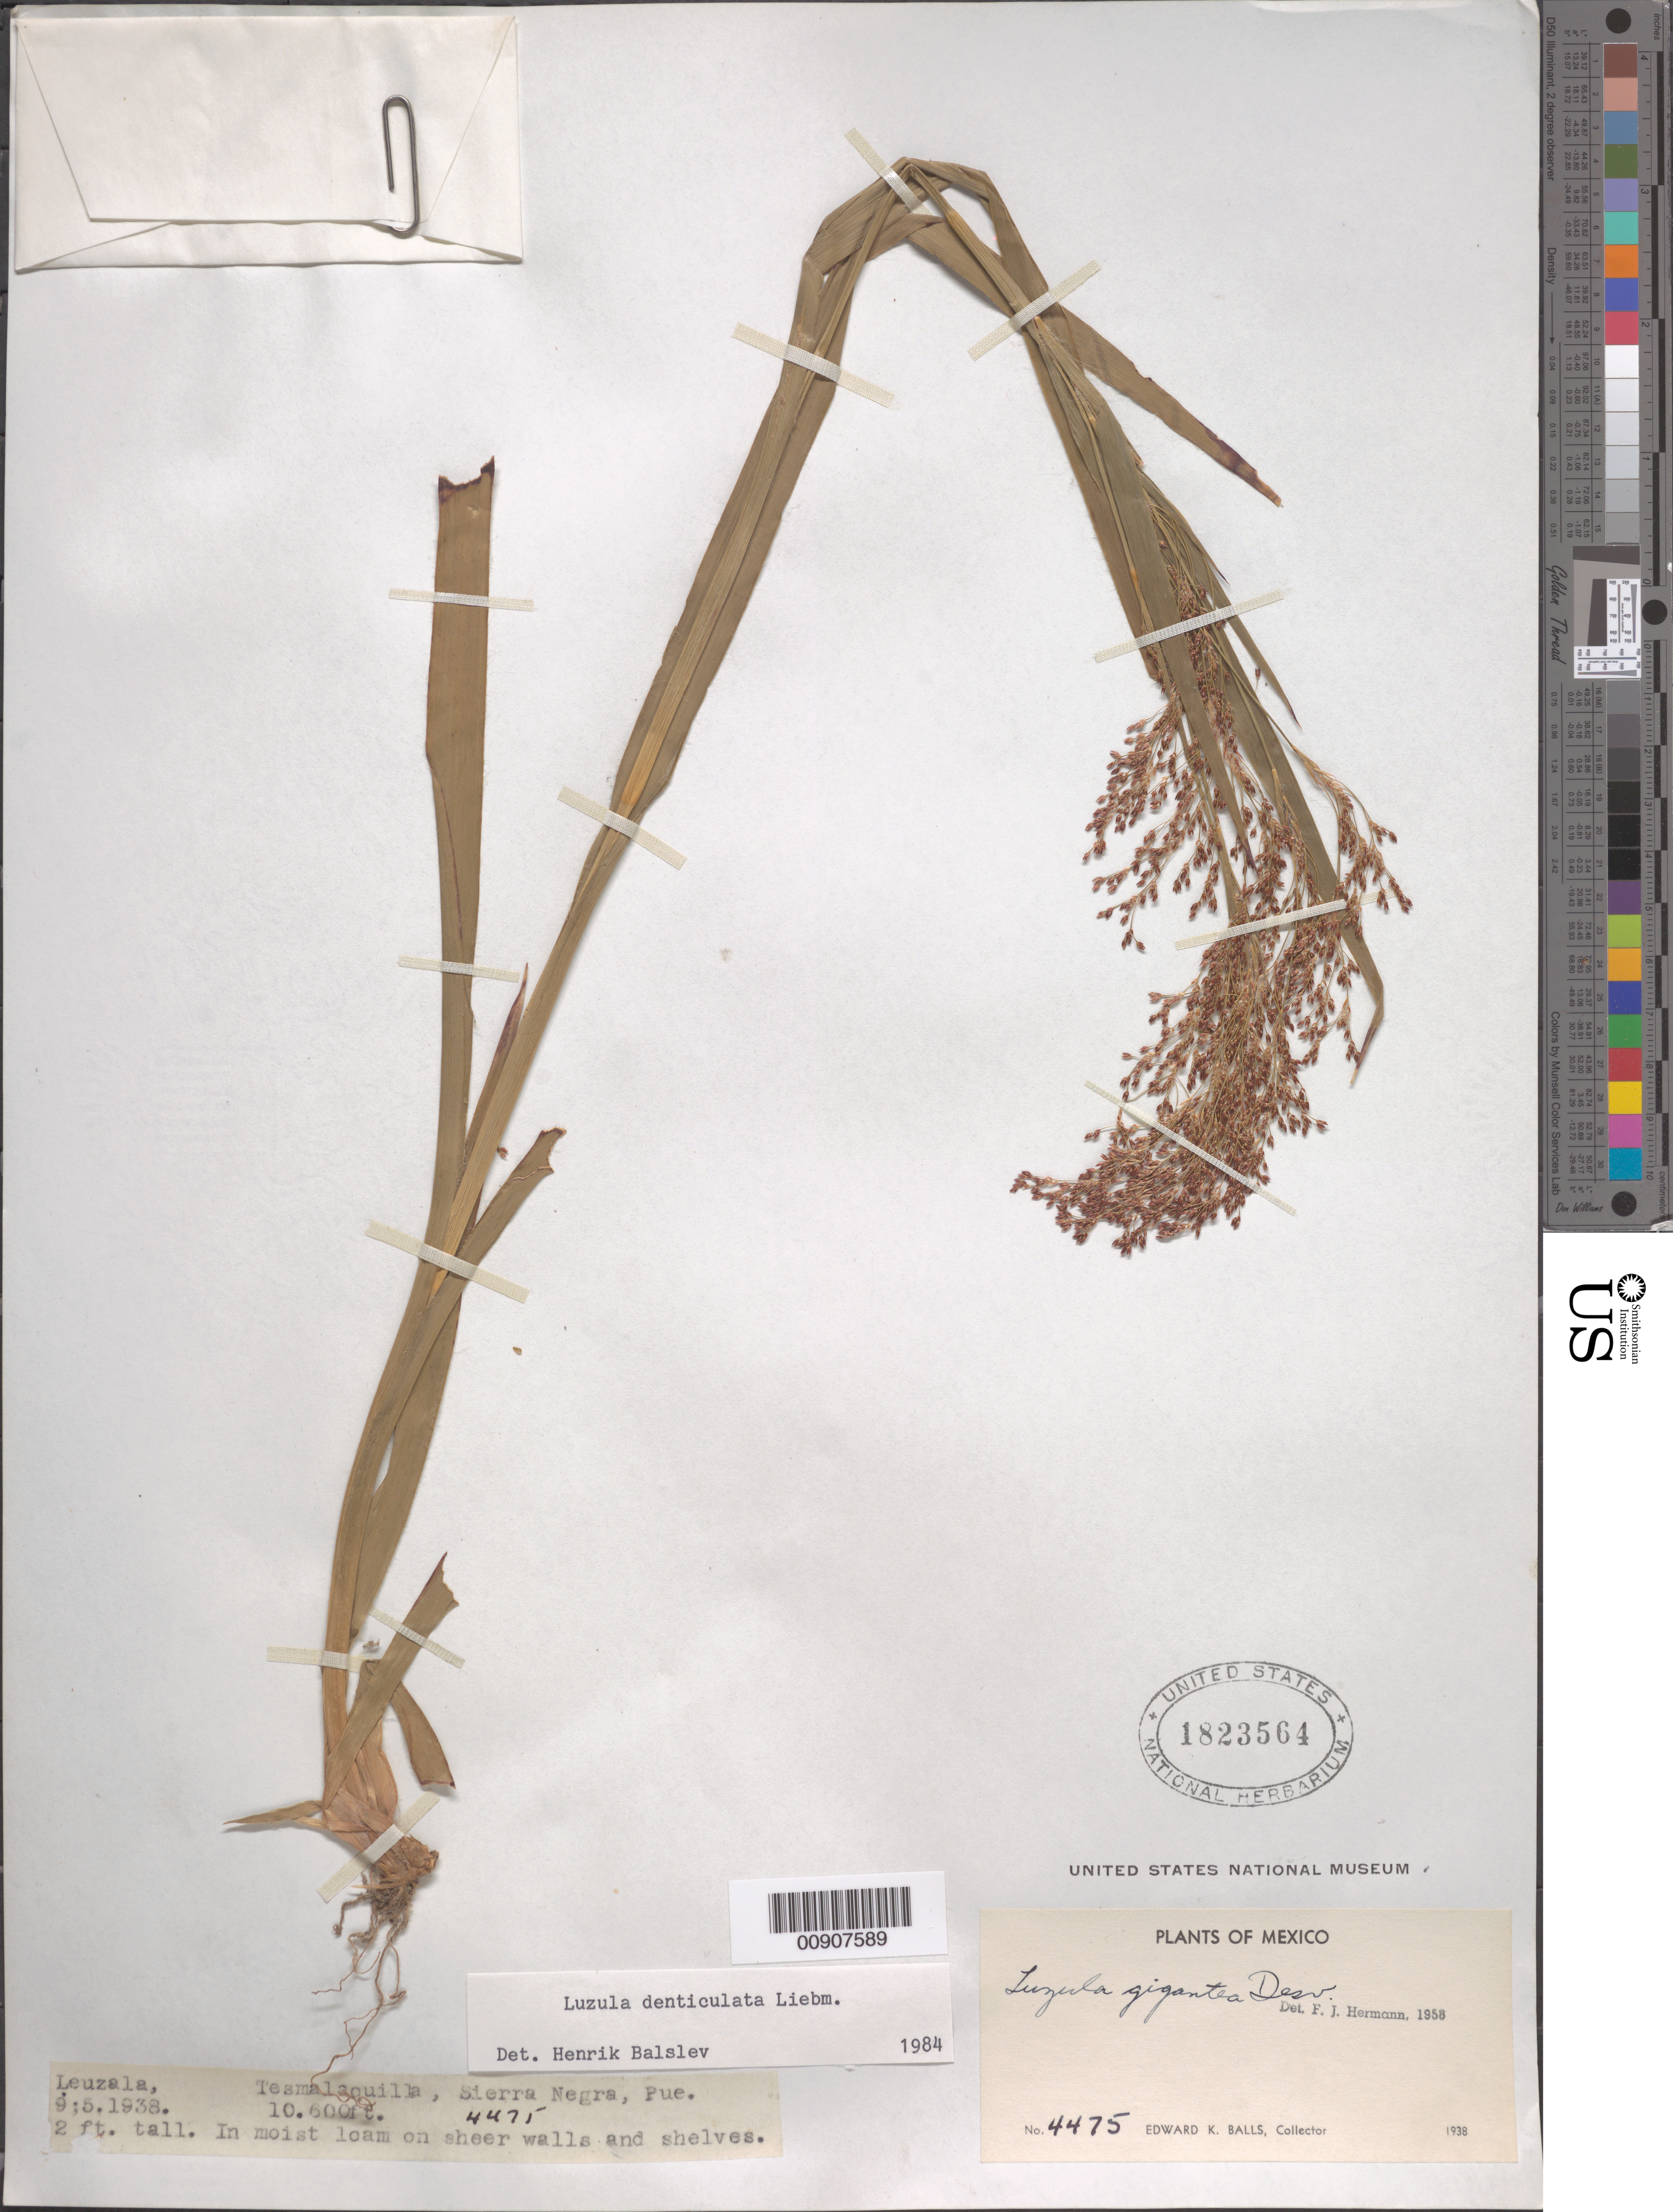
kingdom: Plantae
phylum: Tracheophyta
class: Liliopsida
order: Poales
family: Juncaceae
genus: Luzula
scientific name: Luzula denticulata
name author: Liebm.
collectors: E. K. Balls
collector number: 4475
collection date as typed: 09 May 1938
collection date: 1938-05-09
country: Mexico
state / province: Puebla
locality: Tesmalaquilla, Sierra Negra, Puebla.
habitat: In moist loam on sheer walls and shelves.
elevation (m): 3231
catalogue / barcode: US 1823564